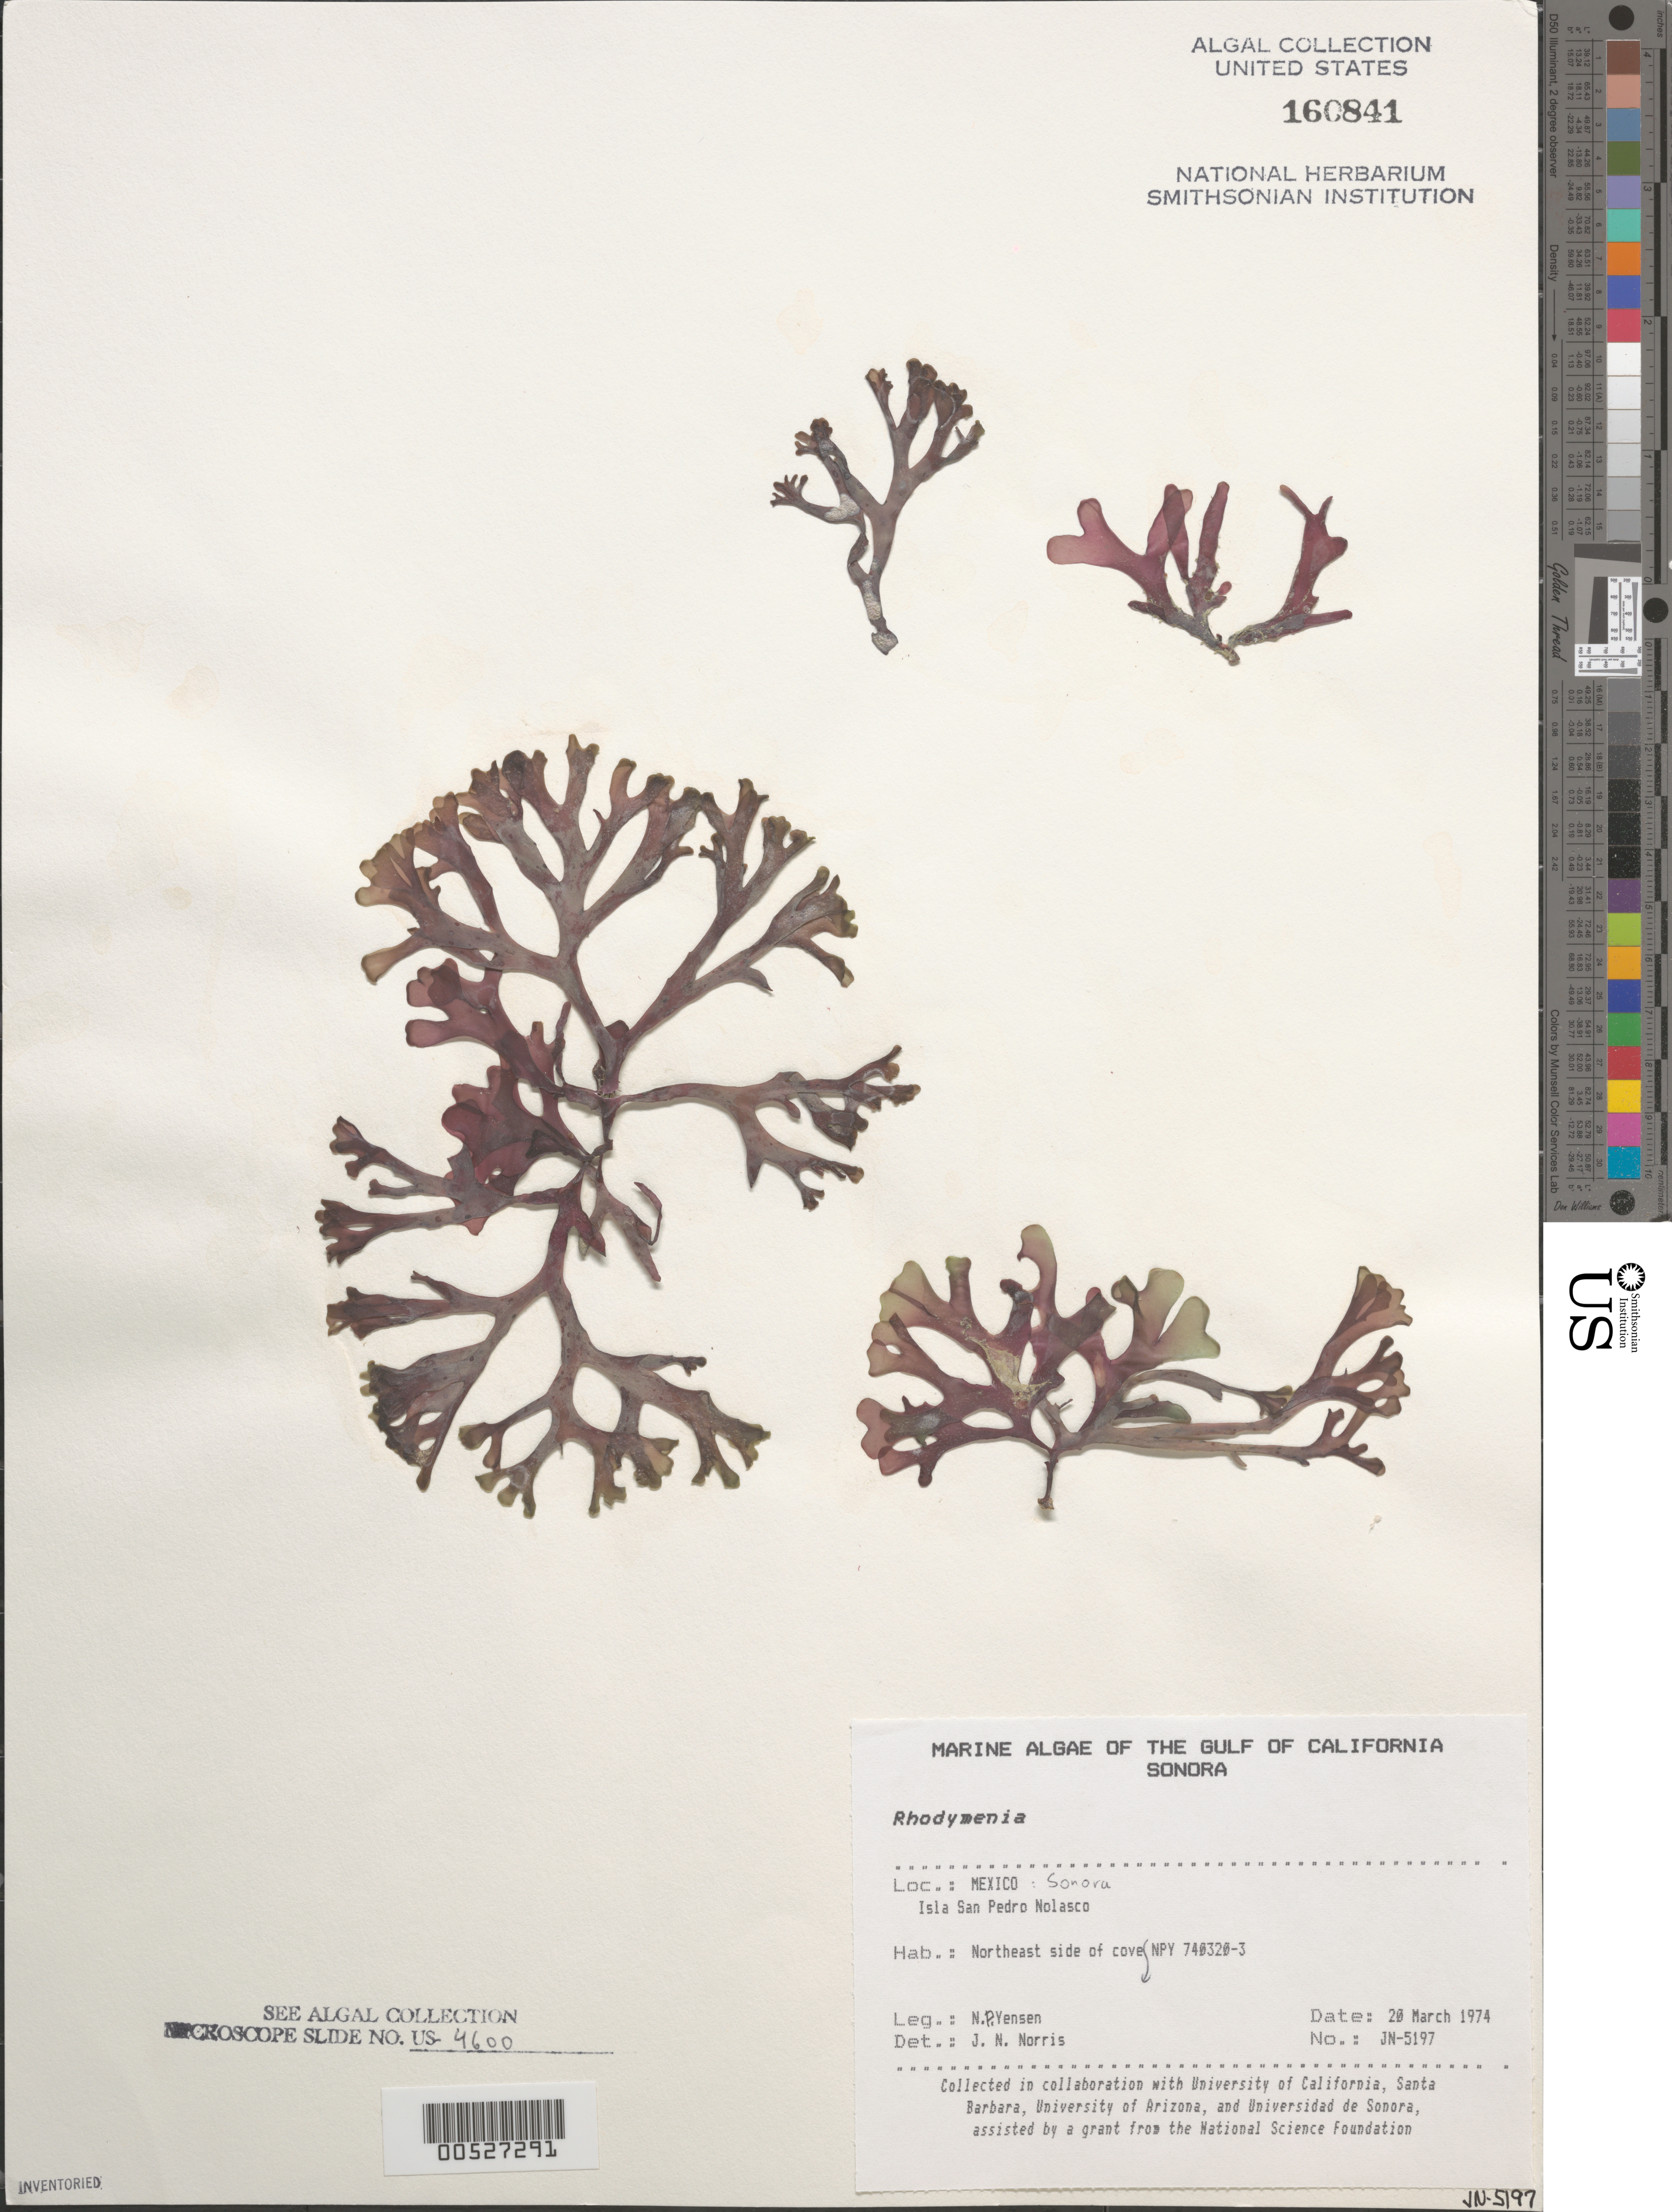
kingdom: Plantae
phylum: Rhodophyta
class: Florideophyceae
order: Rhodymeniales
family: Rhodymeniaceae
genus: Rhodymenia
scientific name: Rhodymenia sp.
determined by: Norris, James N.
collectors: N. Yensen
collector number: Jn-5197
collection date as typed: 20 Mar 1974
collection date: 1974-03-20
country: Mexico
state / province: Sonora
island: Isla San Pedro Nolasco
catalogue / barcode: US 160841